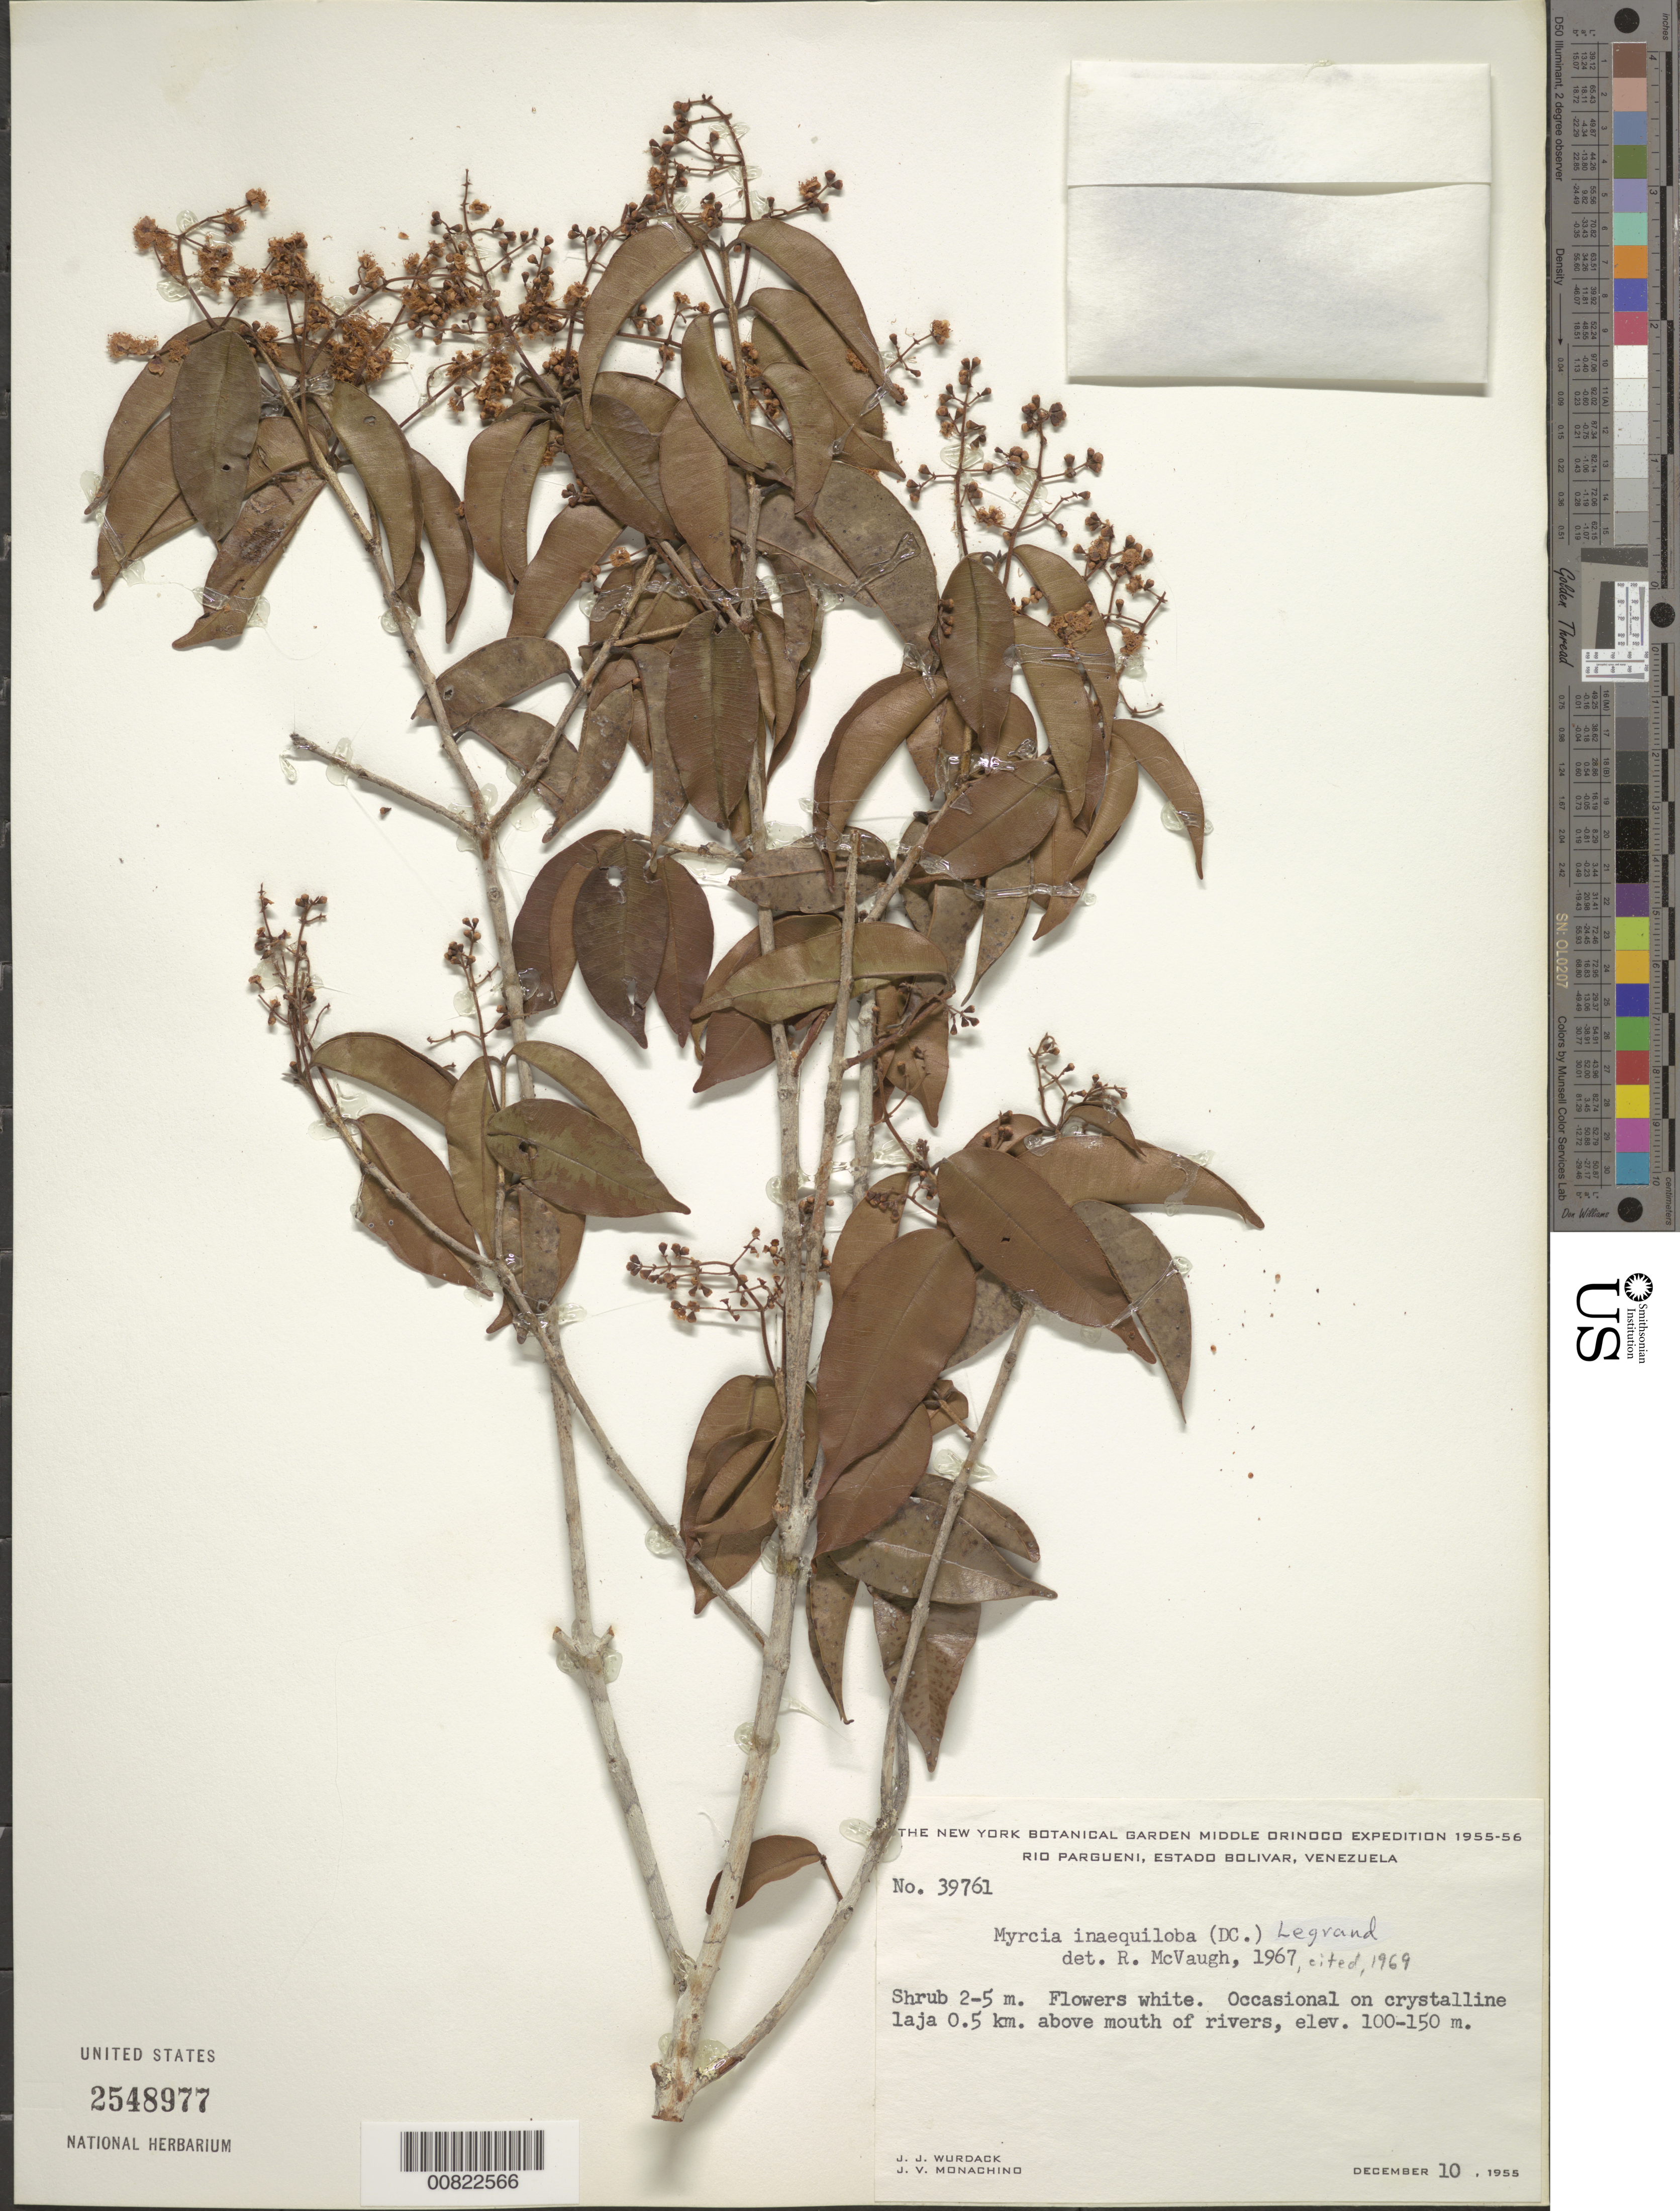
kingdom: Plantae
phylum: Tracheophyta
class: Magnoliopsida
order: Myrtales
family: Myrtaceae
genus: Myrcia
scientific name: Myrcia inaequiloba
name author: (DC.) D. Legrand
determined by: McVaugh, R.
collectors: J. J. Wurdack & J. V. Monachino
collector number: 39761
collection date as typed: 10-Dec-55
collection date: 1955-12-10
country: Venezuela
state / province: Bolívar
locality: Río Pargueni, 0.5 km above mouth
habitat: Crystalline laja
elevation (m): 100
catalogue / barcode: US 2548977